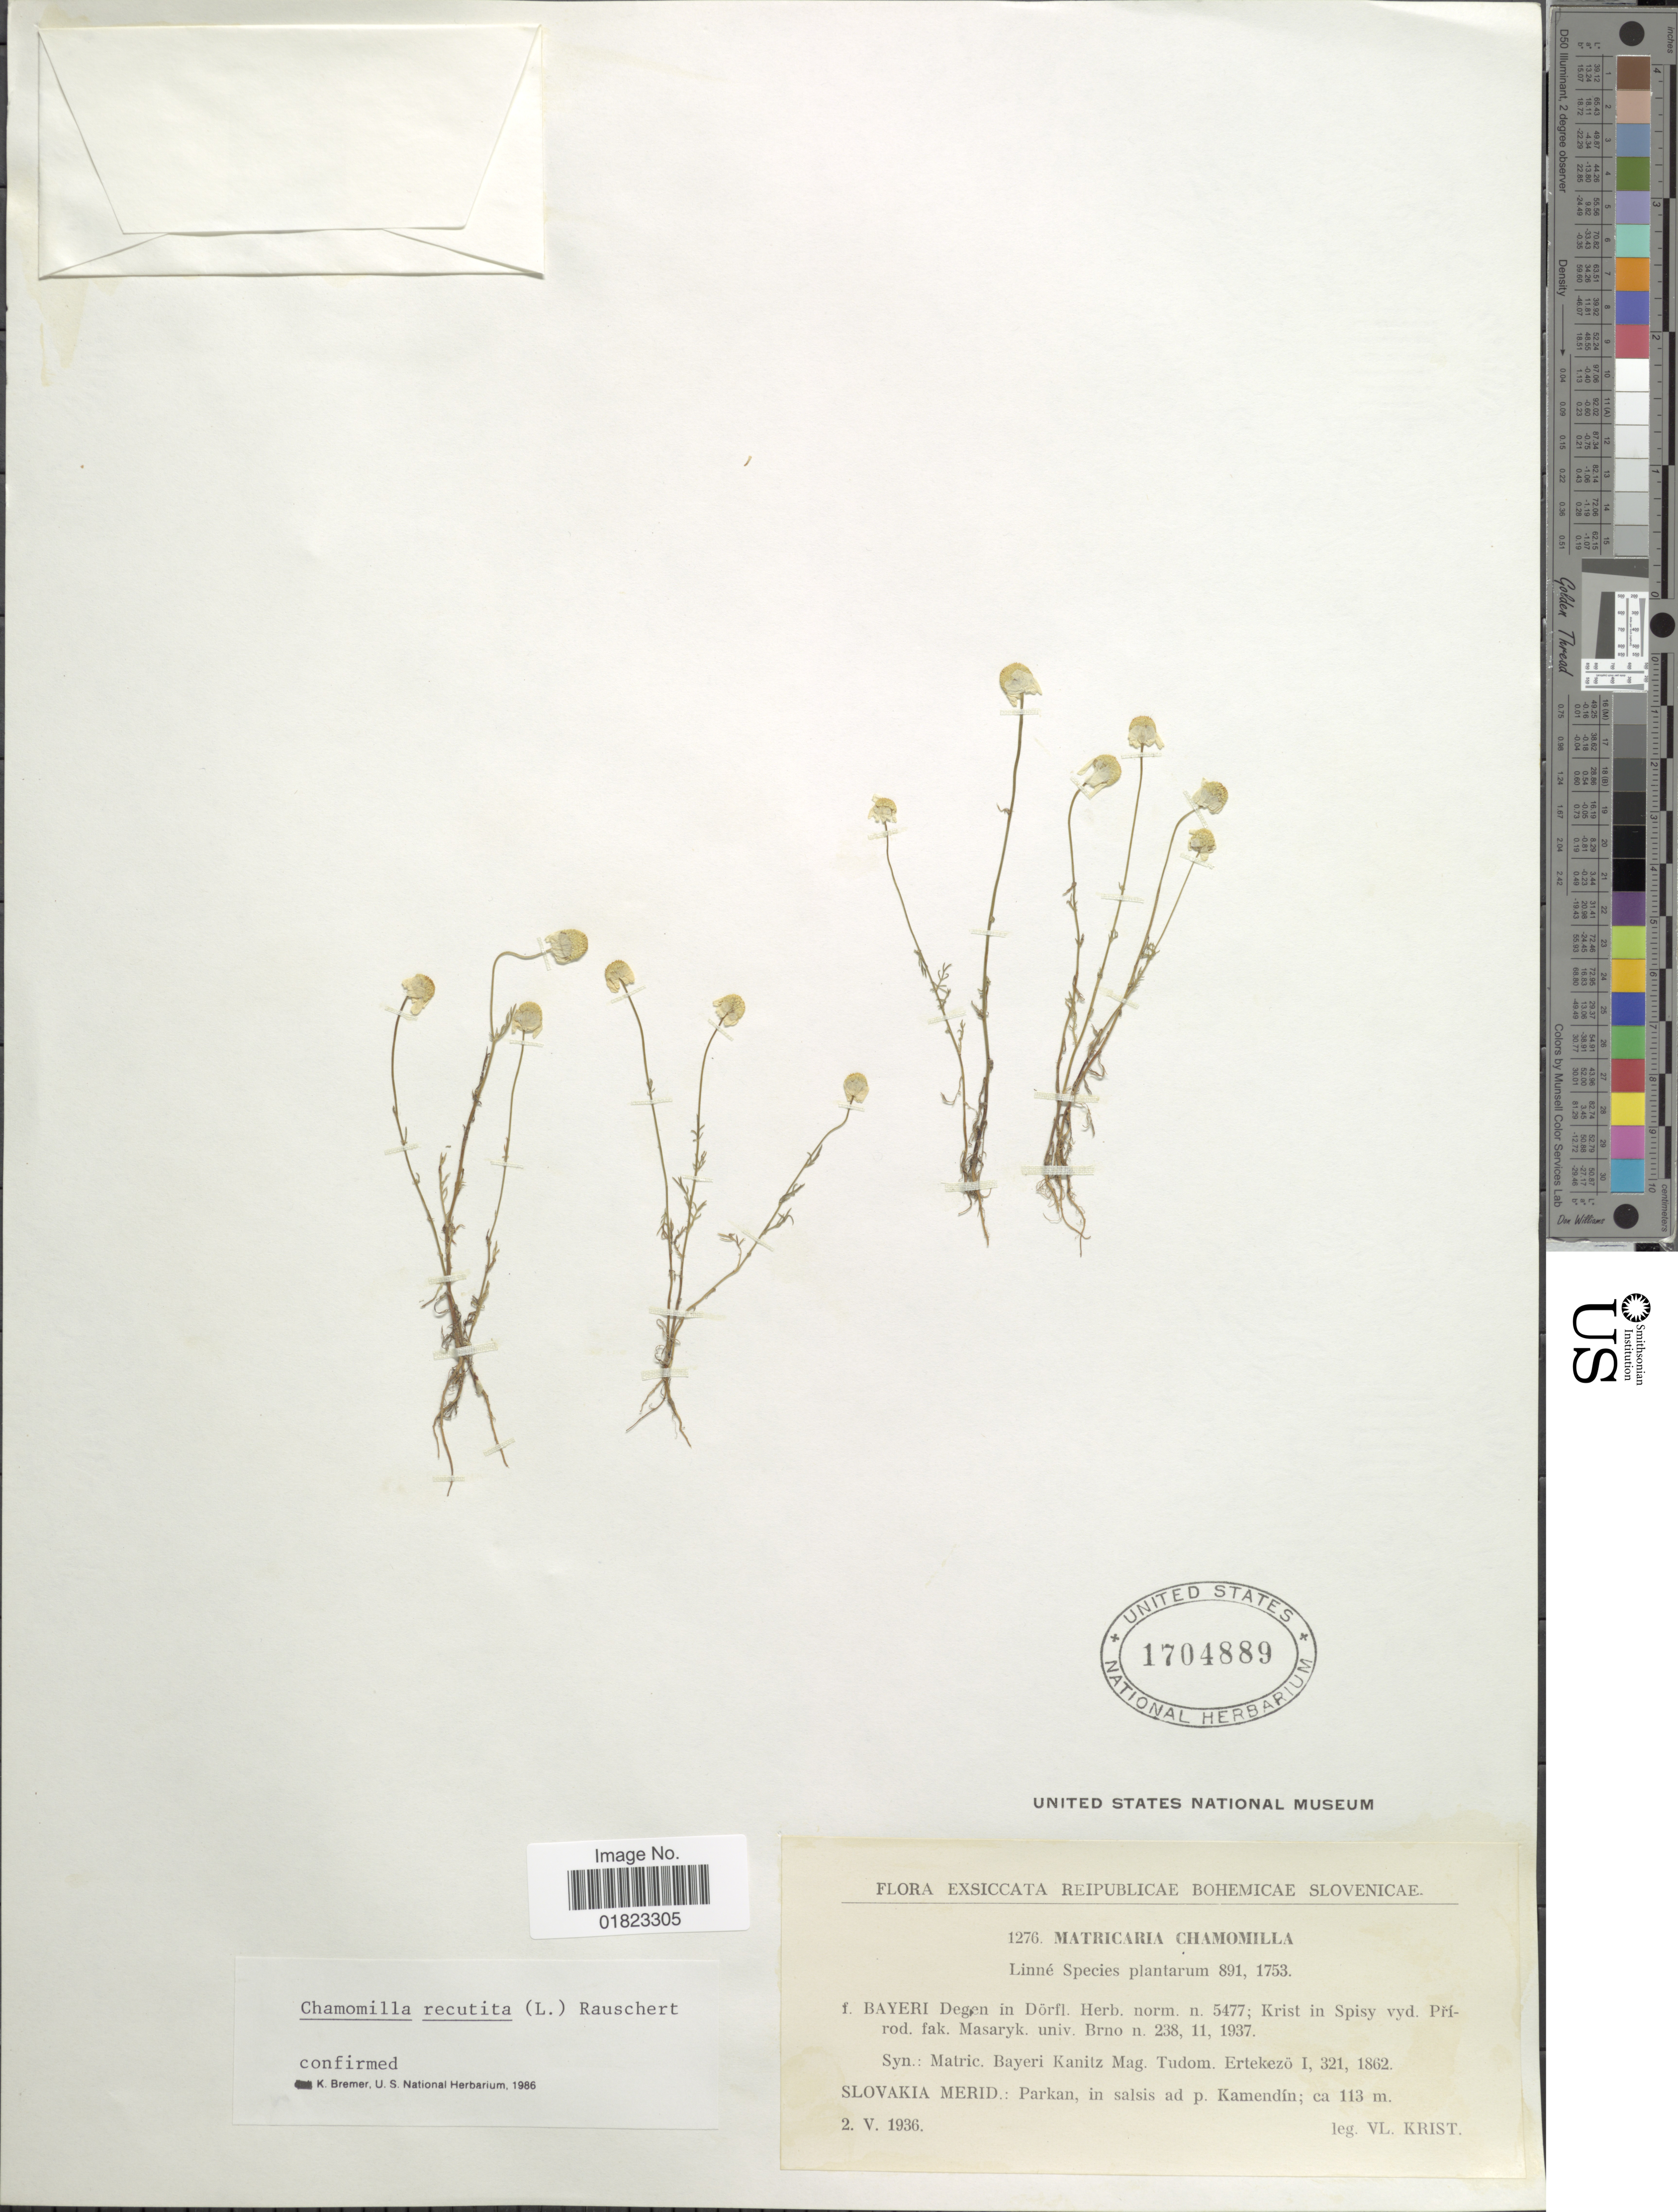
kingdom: Plantae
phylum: Tracheophyta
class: Magnoliopsida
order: Asterales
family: Asteraceae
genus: Matricaria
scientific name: Matricaria recutita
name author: L.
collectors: V. Krist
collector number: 1276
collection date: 1936-05-02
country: Slovakia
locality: Reipublicae Bohemicae Slovenicae. Slovakia Merid: Parkan, in salsis ad p. Kamendin.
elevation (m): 113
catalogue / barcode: US 1704889